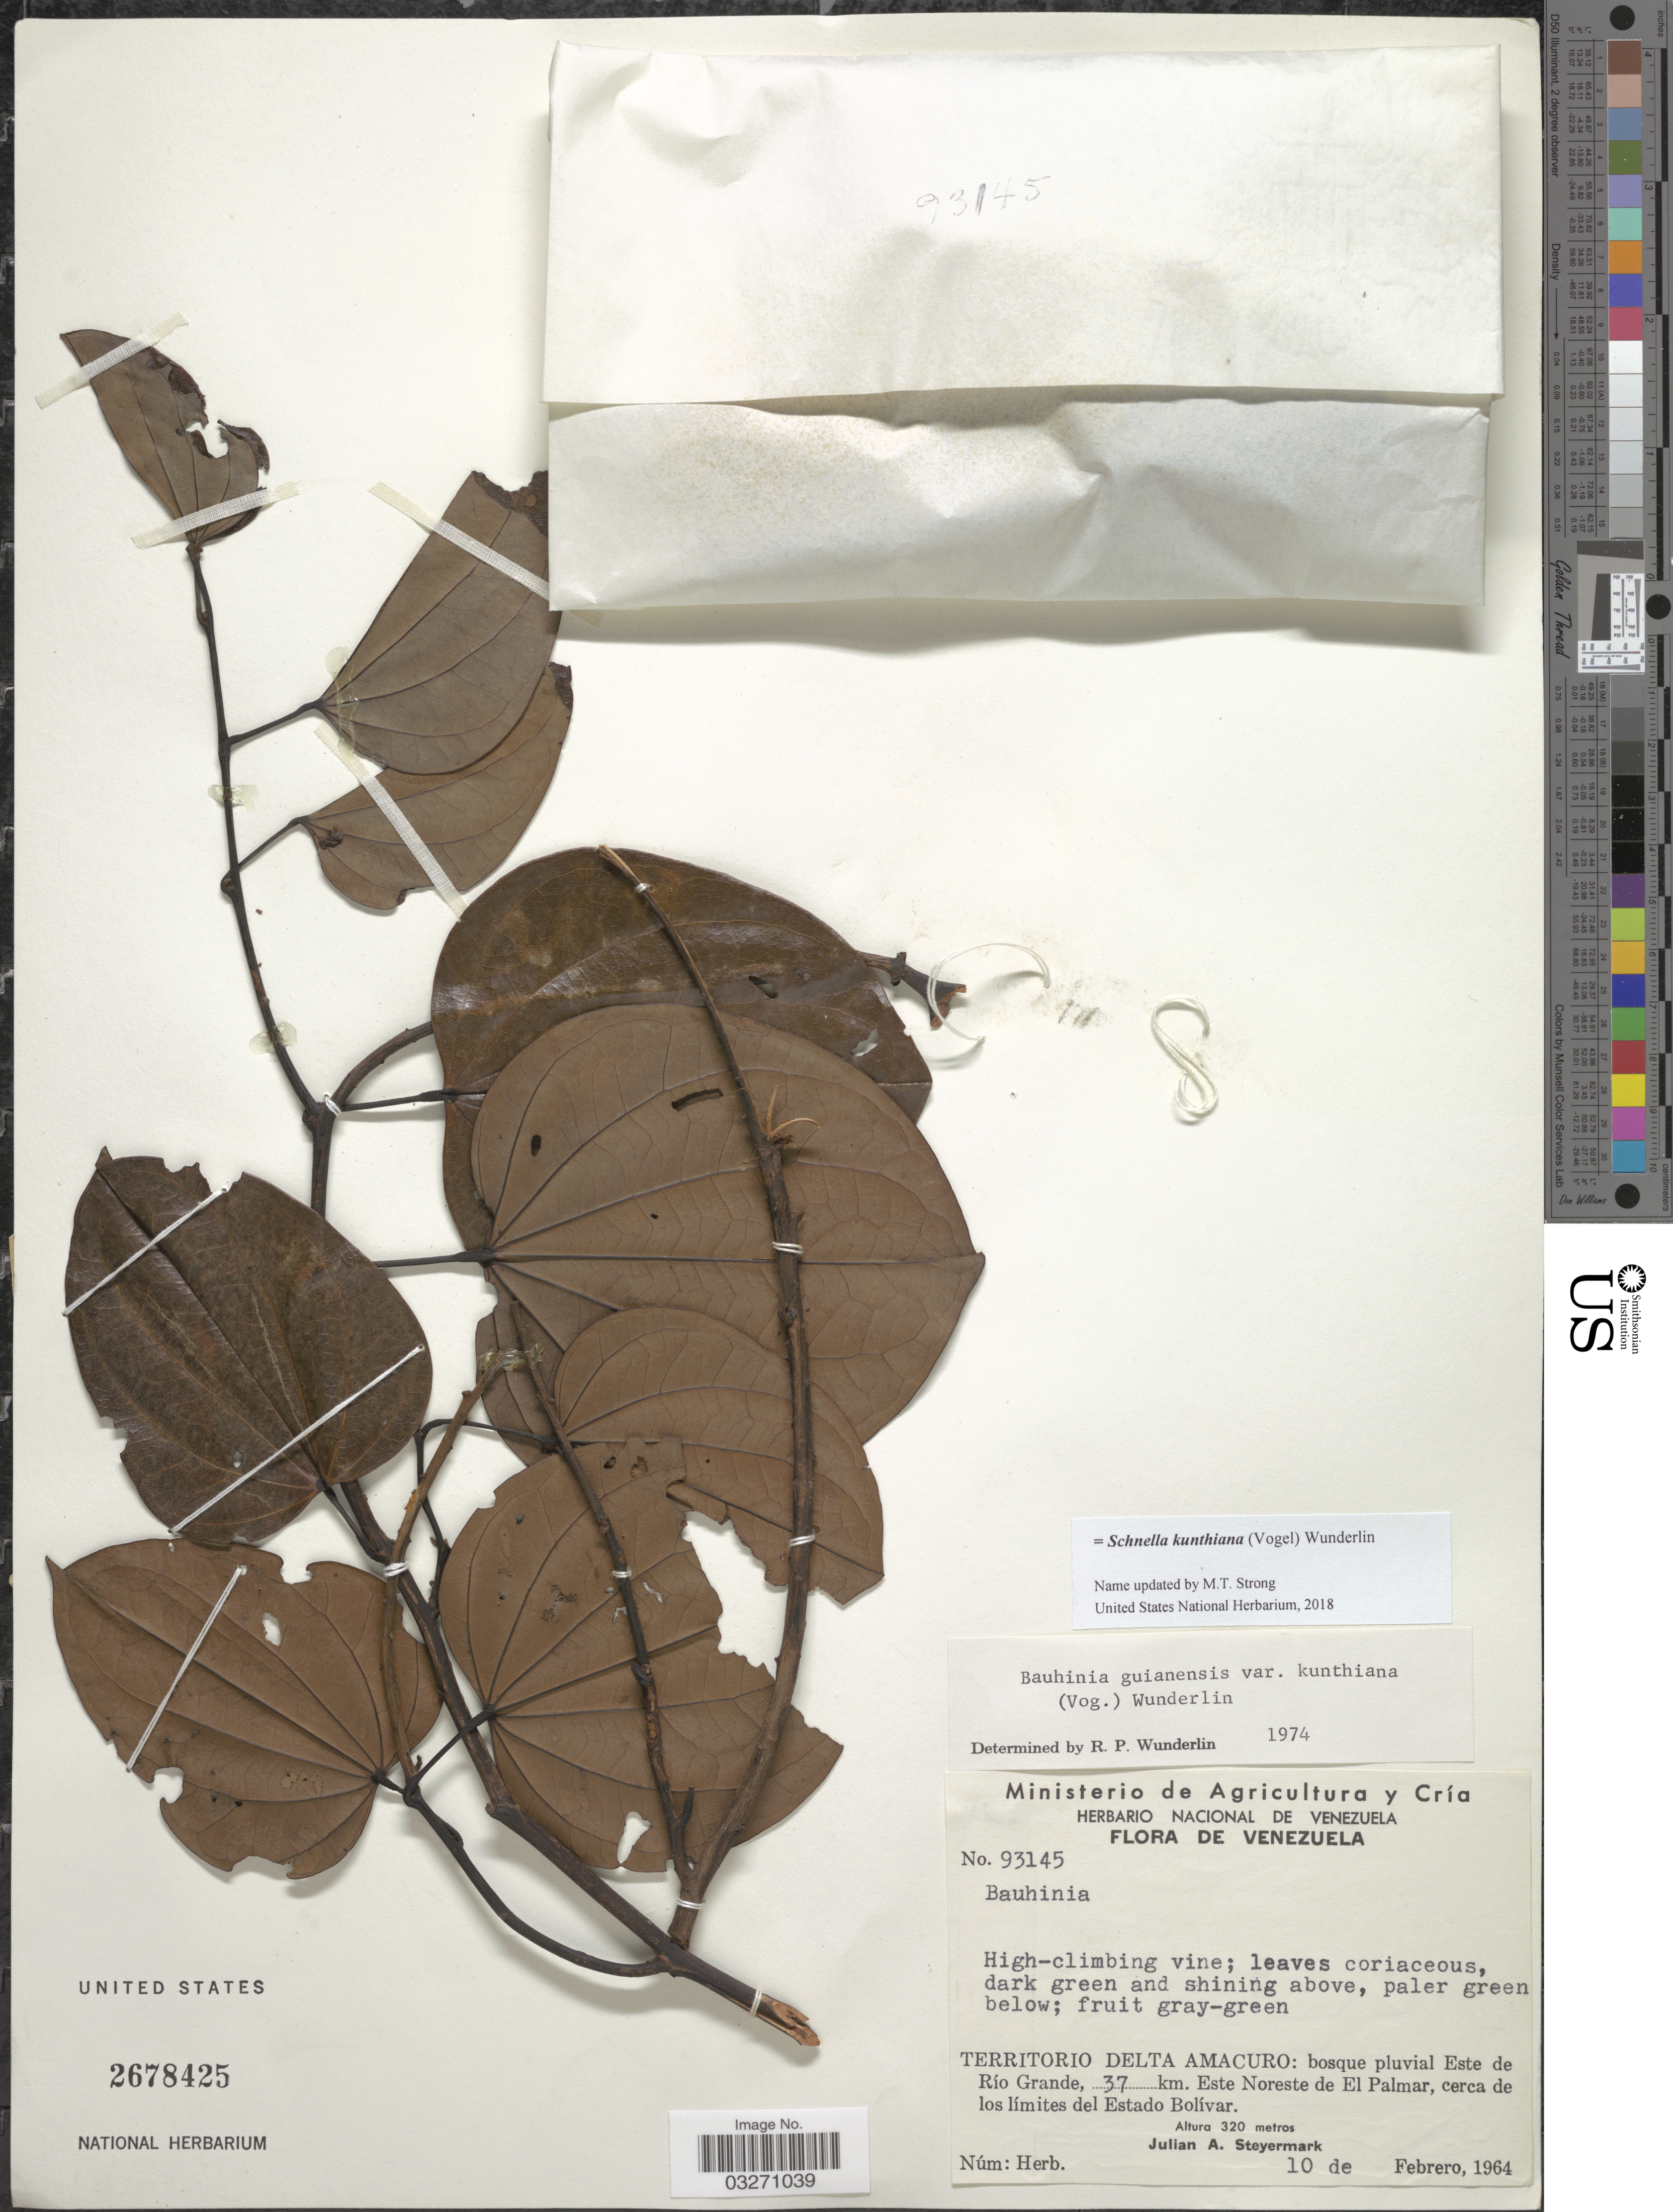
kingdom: Plantae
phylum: Tracheophyta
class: Magnoliopsida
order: Fabales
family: Fabaceae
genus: Schnella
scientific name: Schnella kunthiana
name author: (Vogel) Wunderlin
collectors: J. Steyermark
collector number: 93145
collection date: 1964-02-10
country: Venezuela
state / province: Delta Amacuro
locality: Bosque pluvial Este de Río Grande, 37 km. Este Noreste de El Palmar, cerca de los límites del Estado Bolívar.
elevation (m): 320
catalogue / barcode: US 2678425